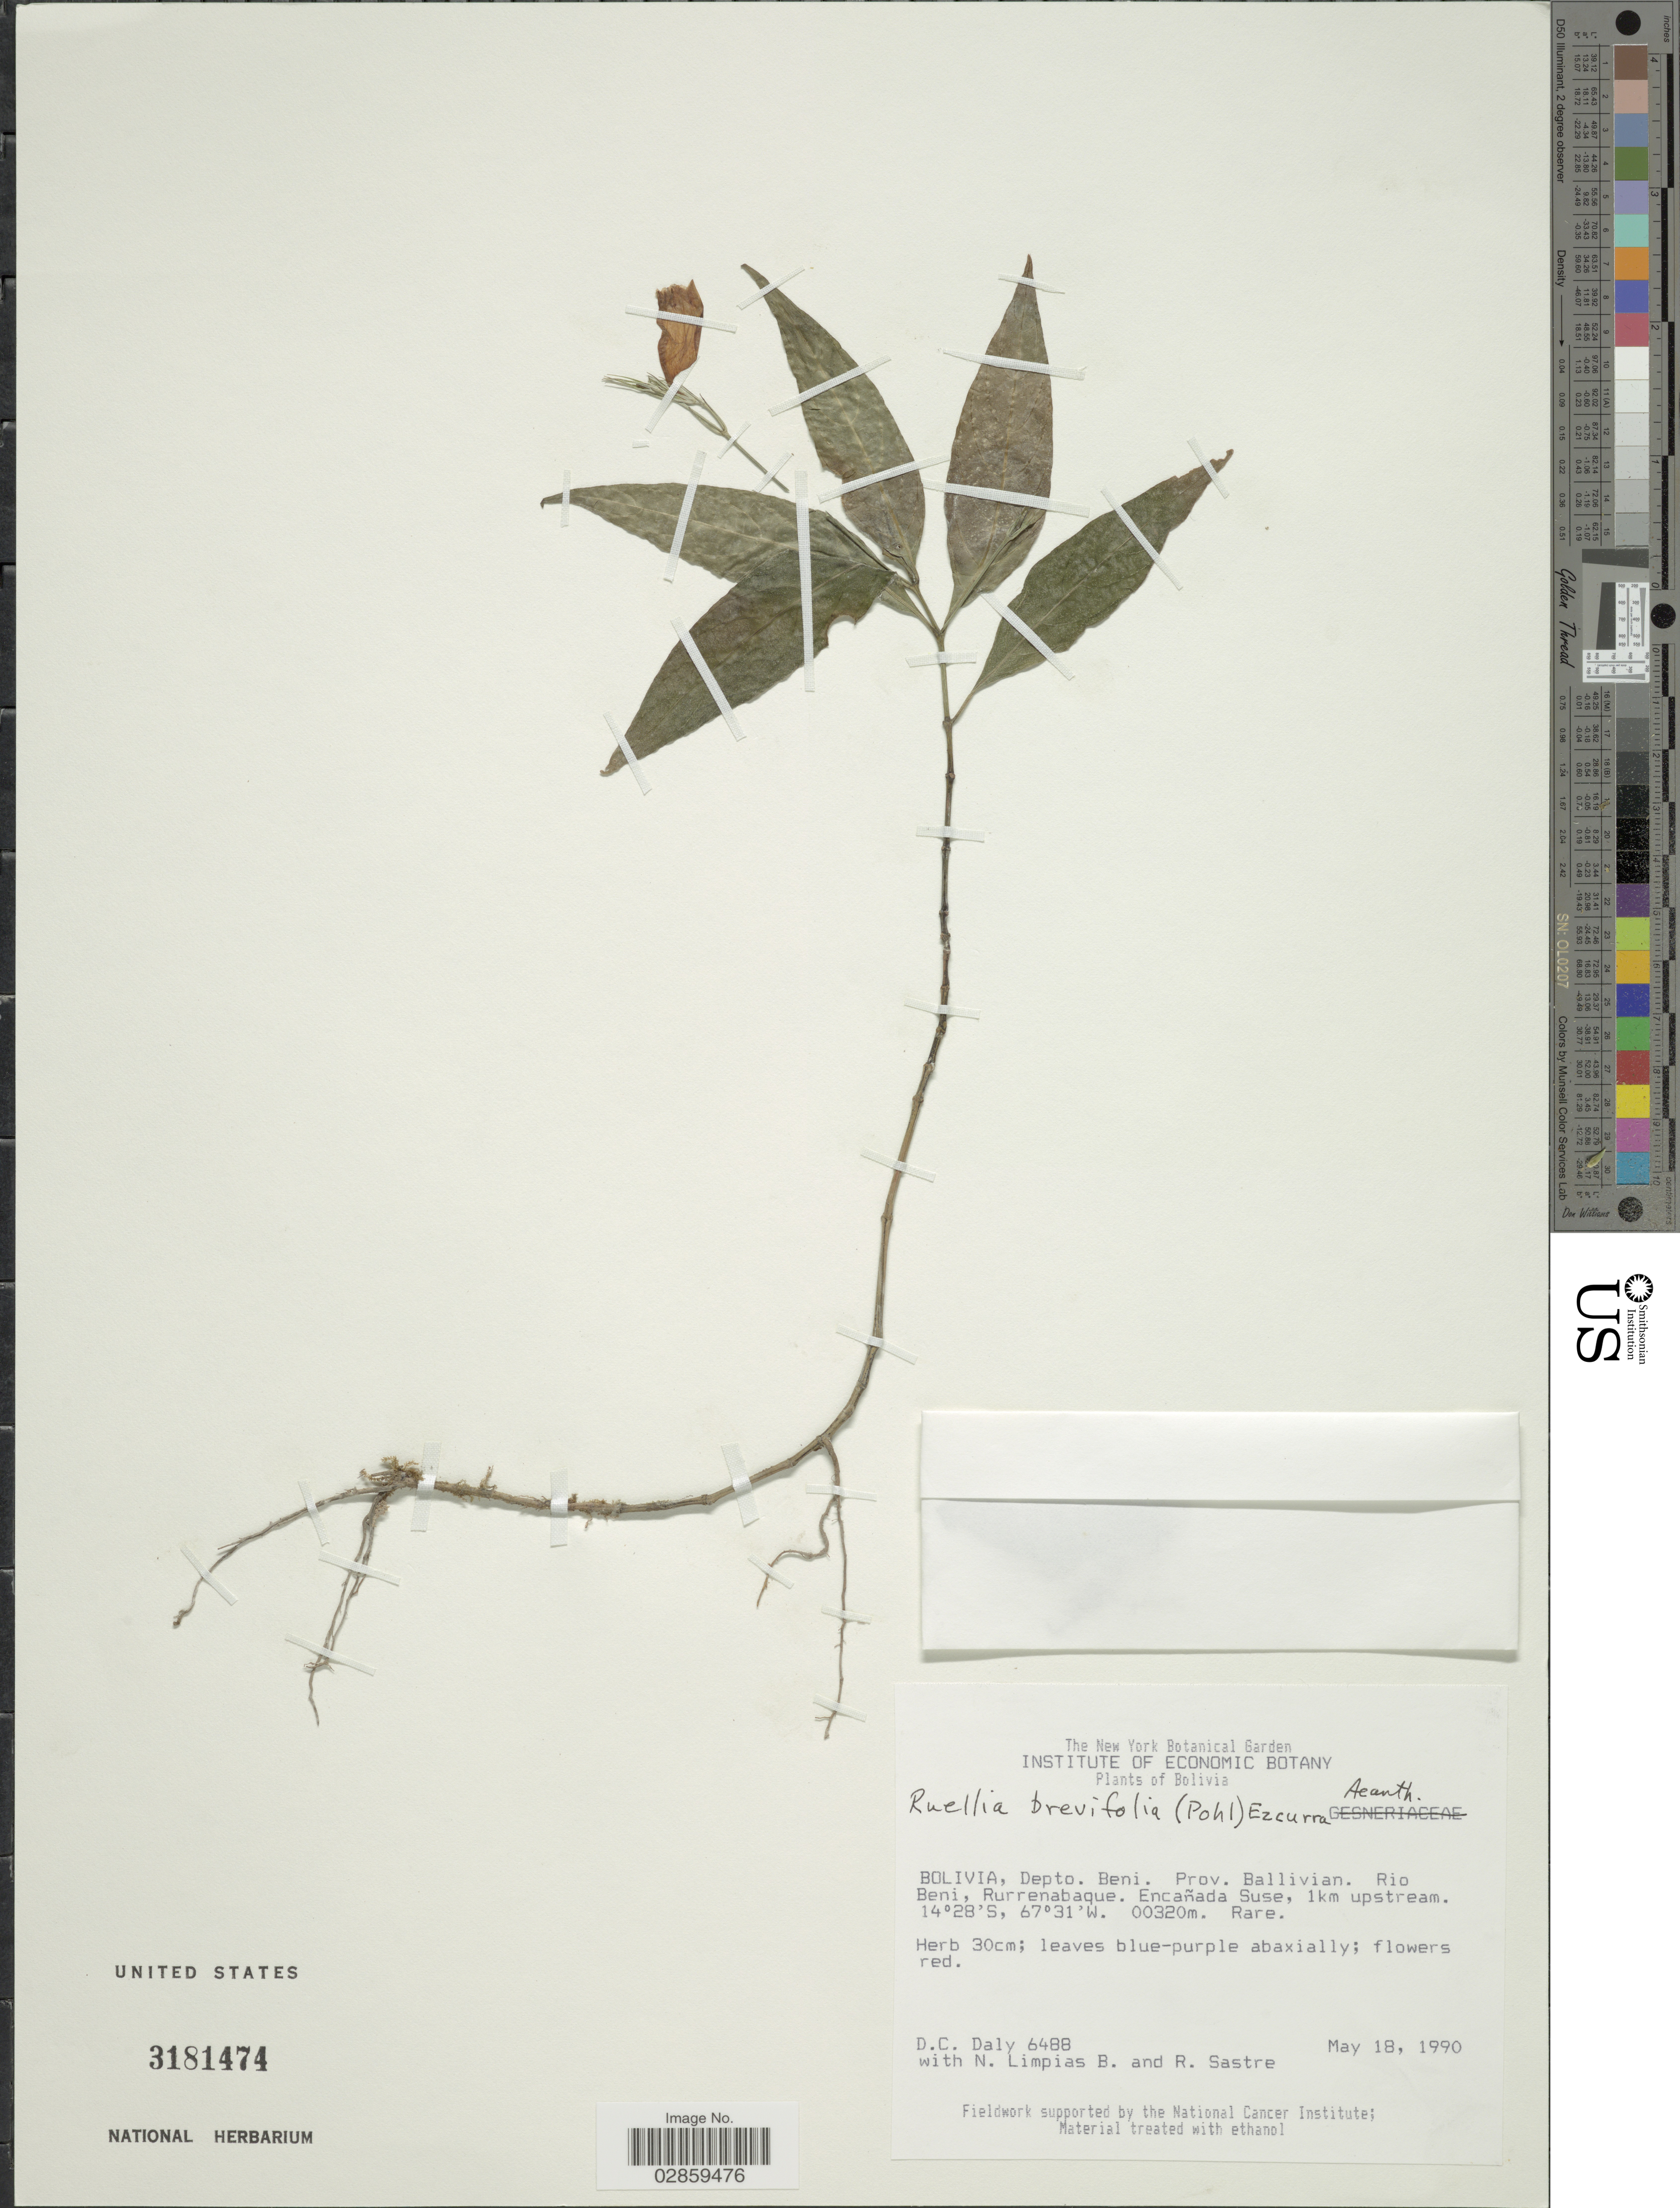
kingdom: Plantae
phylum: Tracheophyta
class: Magnoliopsida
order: Lamiales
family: Acanthaceae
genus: Ruellia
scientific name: Ruellia brevifolia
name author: (Pohl) C. Ezcurra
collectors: D. C. Daly, N. Limpias B. & R. Sastre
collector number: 6488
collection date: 1990-05-18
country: Bolivia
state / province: Beni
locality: Depto. Beni, Prov. Ballivian. Rio Beni, Rurrenabaque. Encañada Suse, 1km upstream.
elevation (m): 320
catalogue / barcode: US 3181474